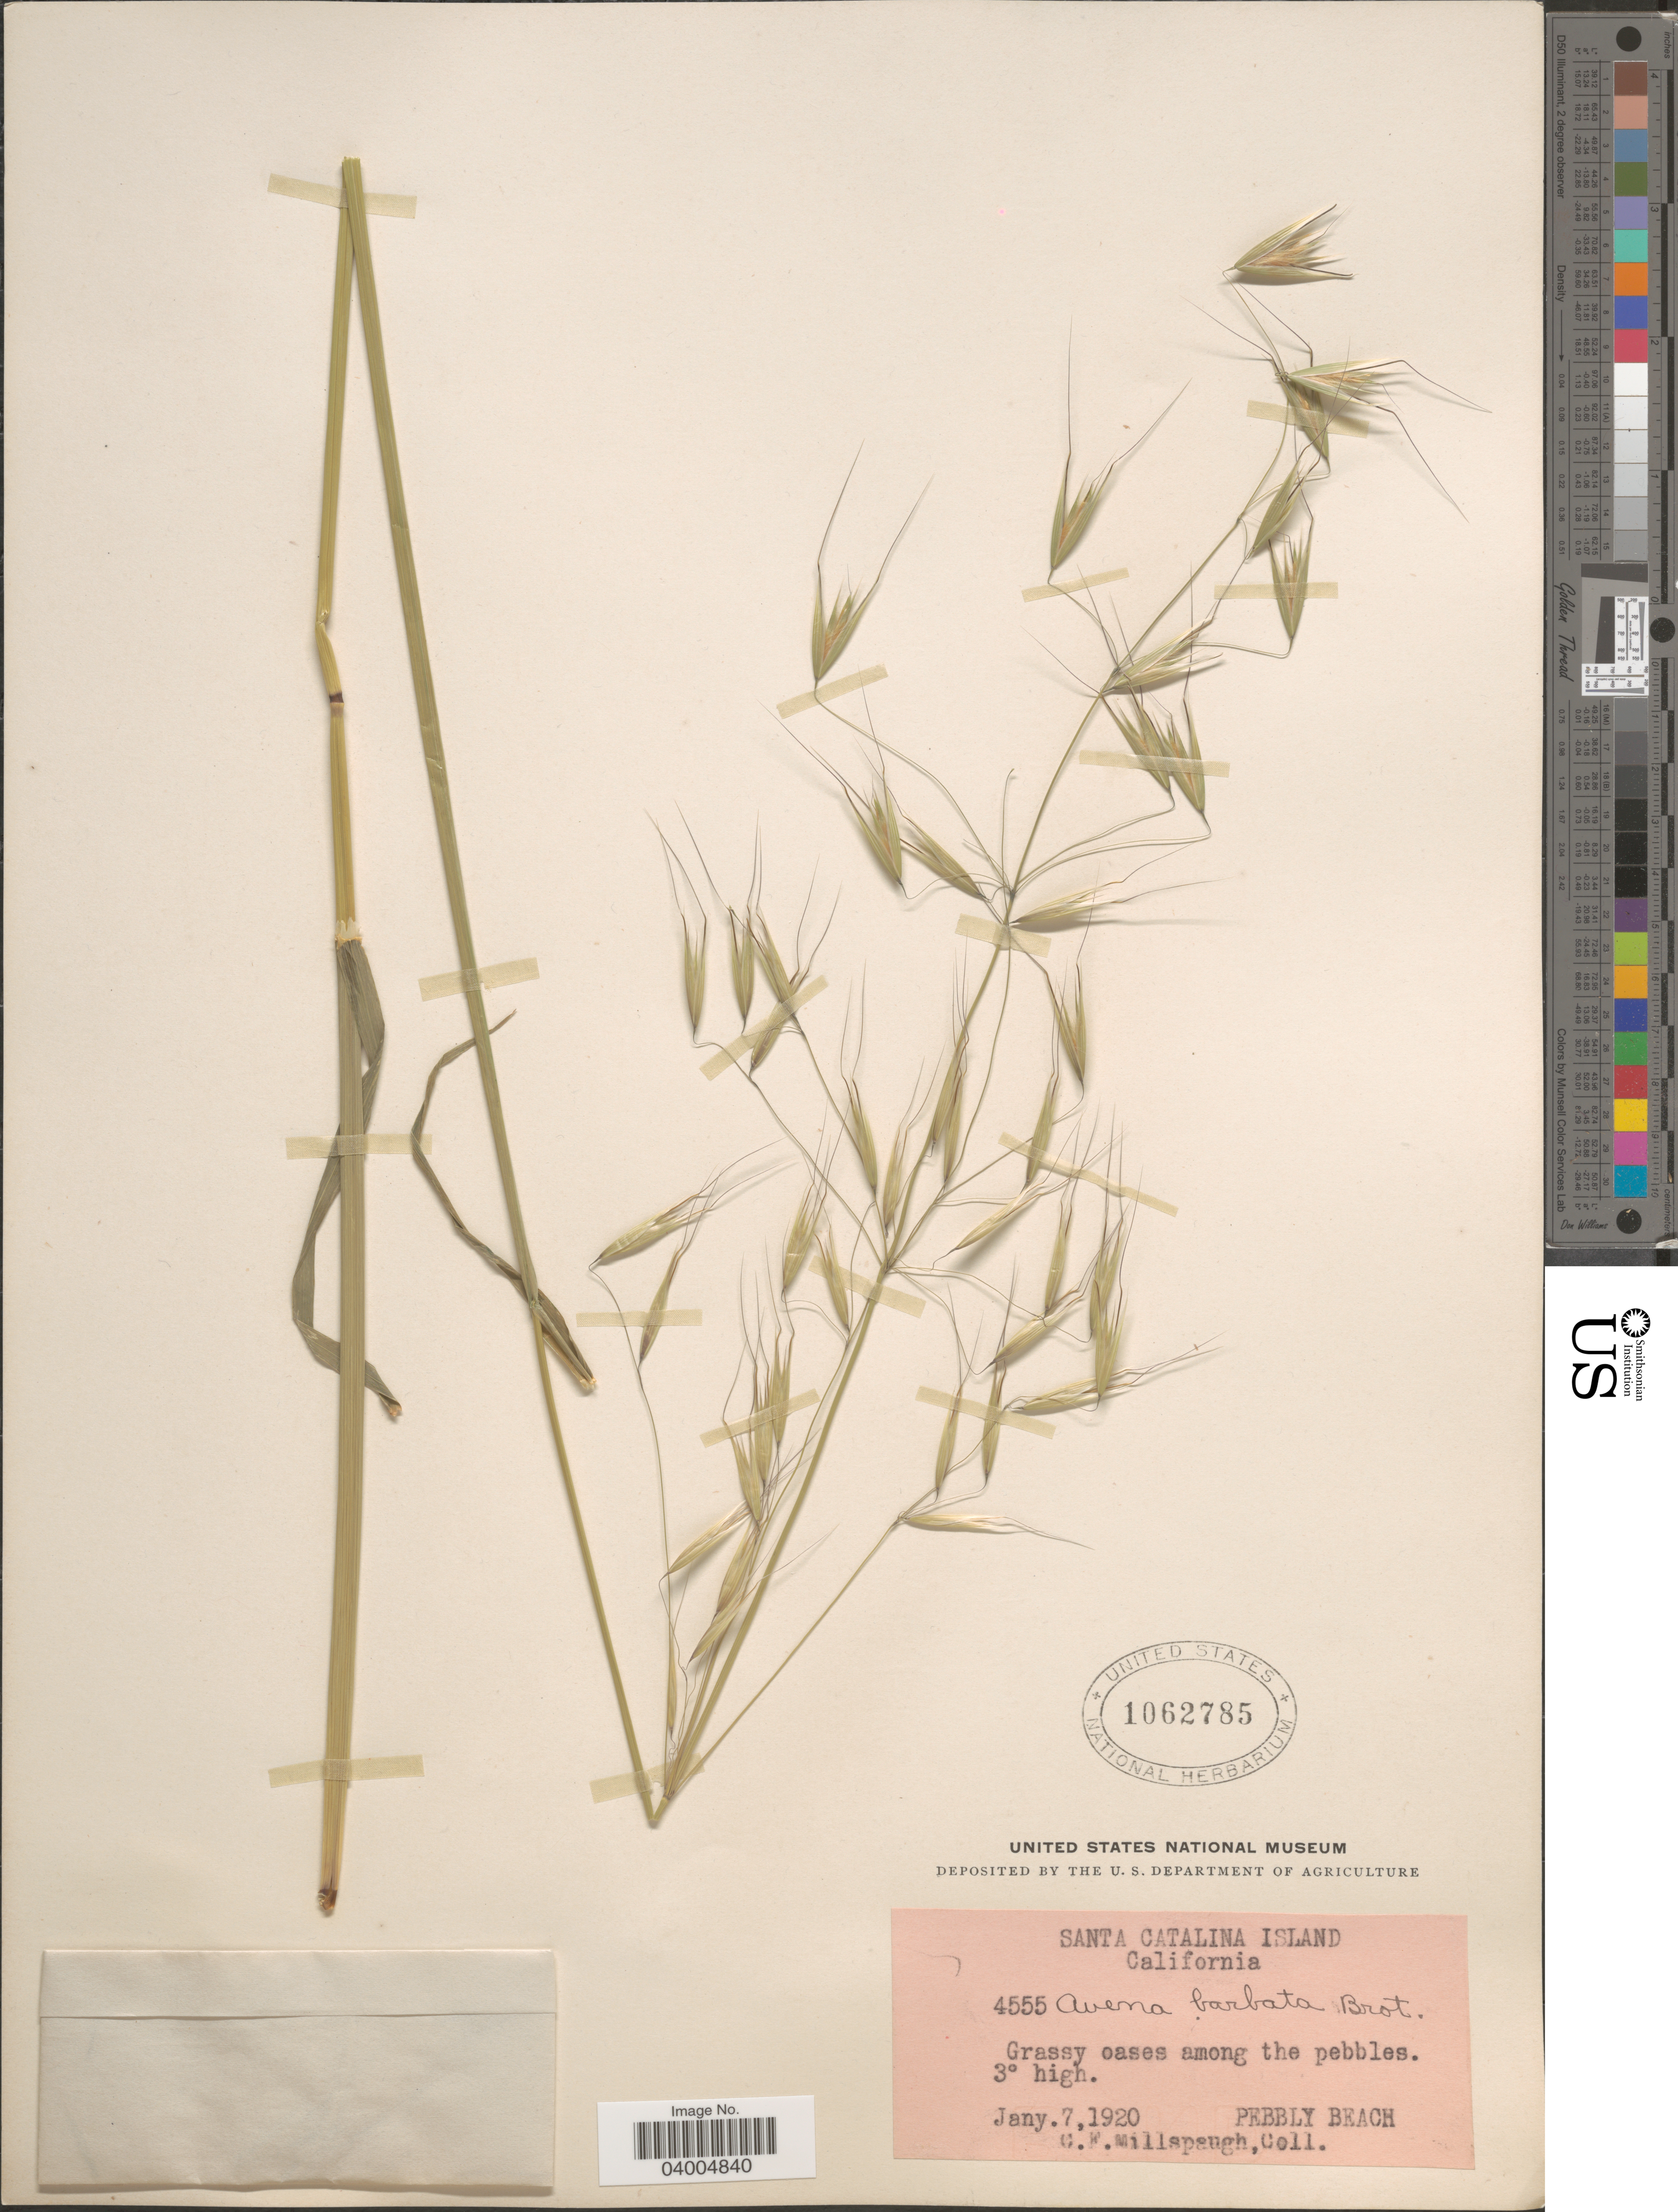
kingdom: Plantae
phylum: Tracheophyta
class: Liliopsida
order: Poales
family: Poaceae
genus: Avena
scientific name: Avena barbata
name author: Pott ex Link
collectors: C. F. Millspaugh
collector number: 4555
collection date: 1920-01-07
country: United States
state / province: California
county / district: Los Angeles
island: Santa Catalina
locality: Santa Catalina Island. Pebbly Beach.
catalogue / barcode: US 1062785